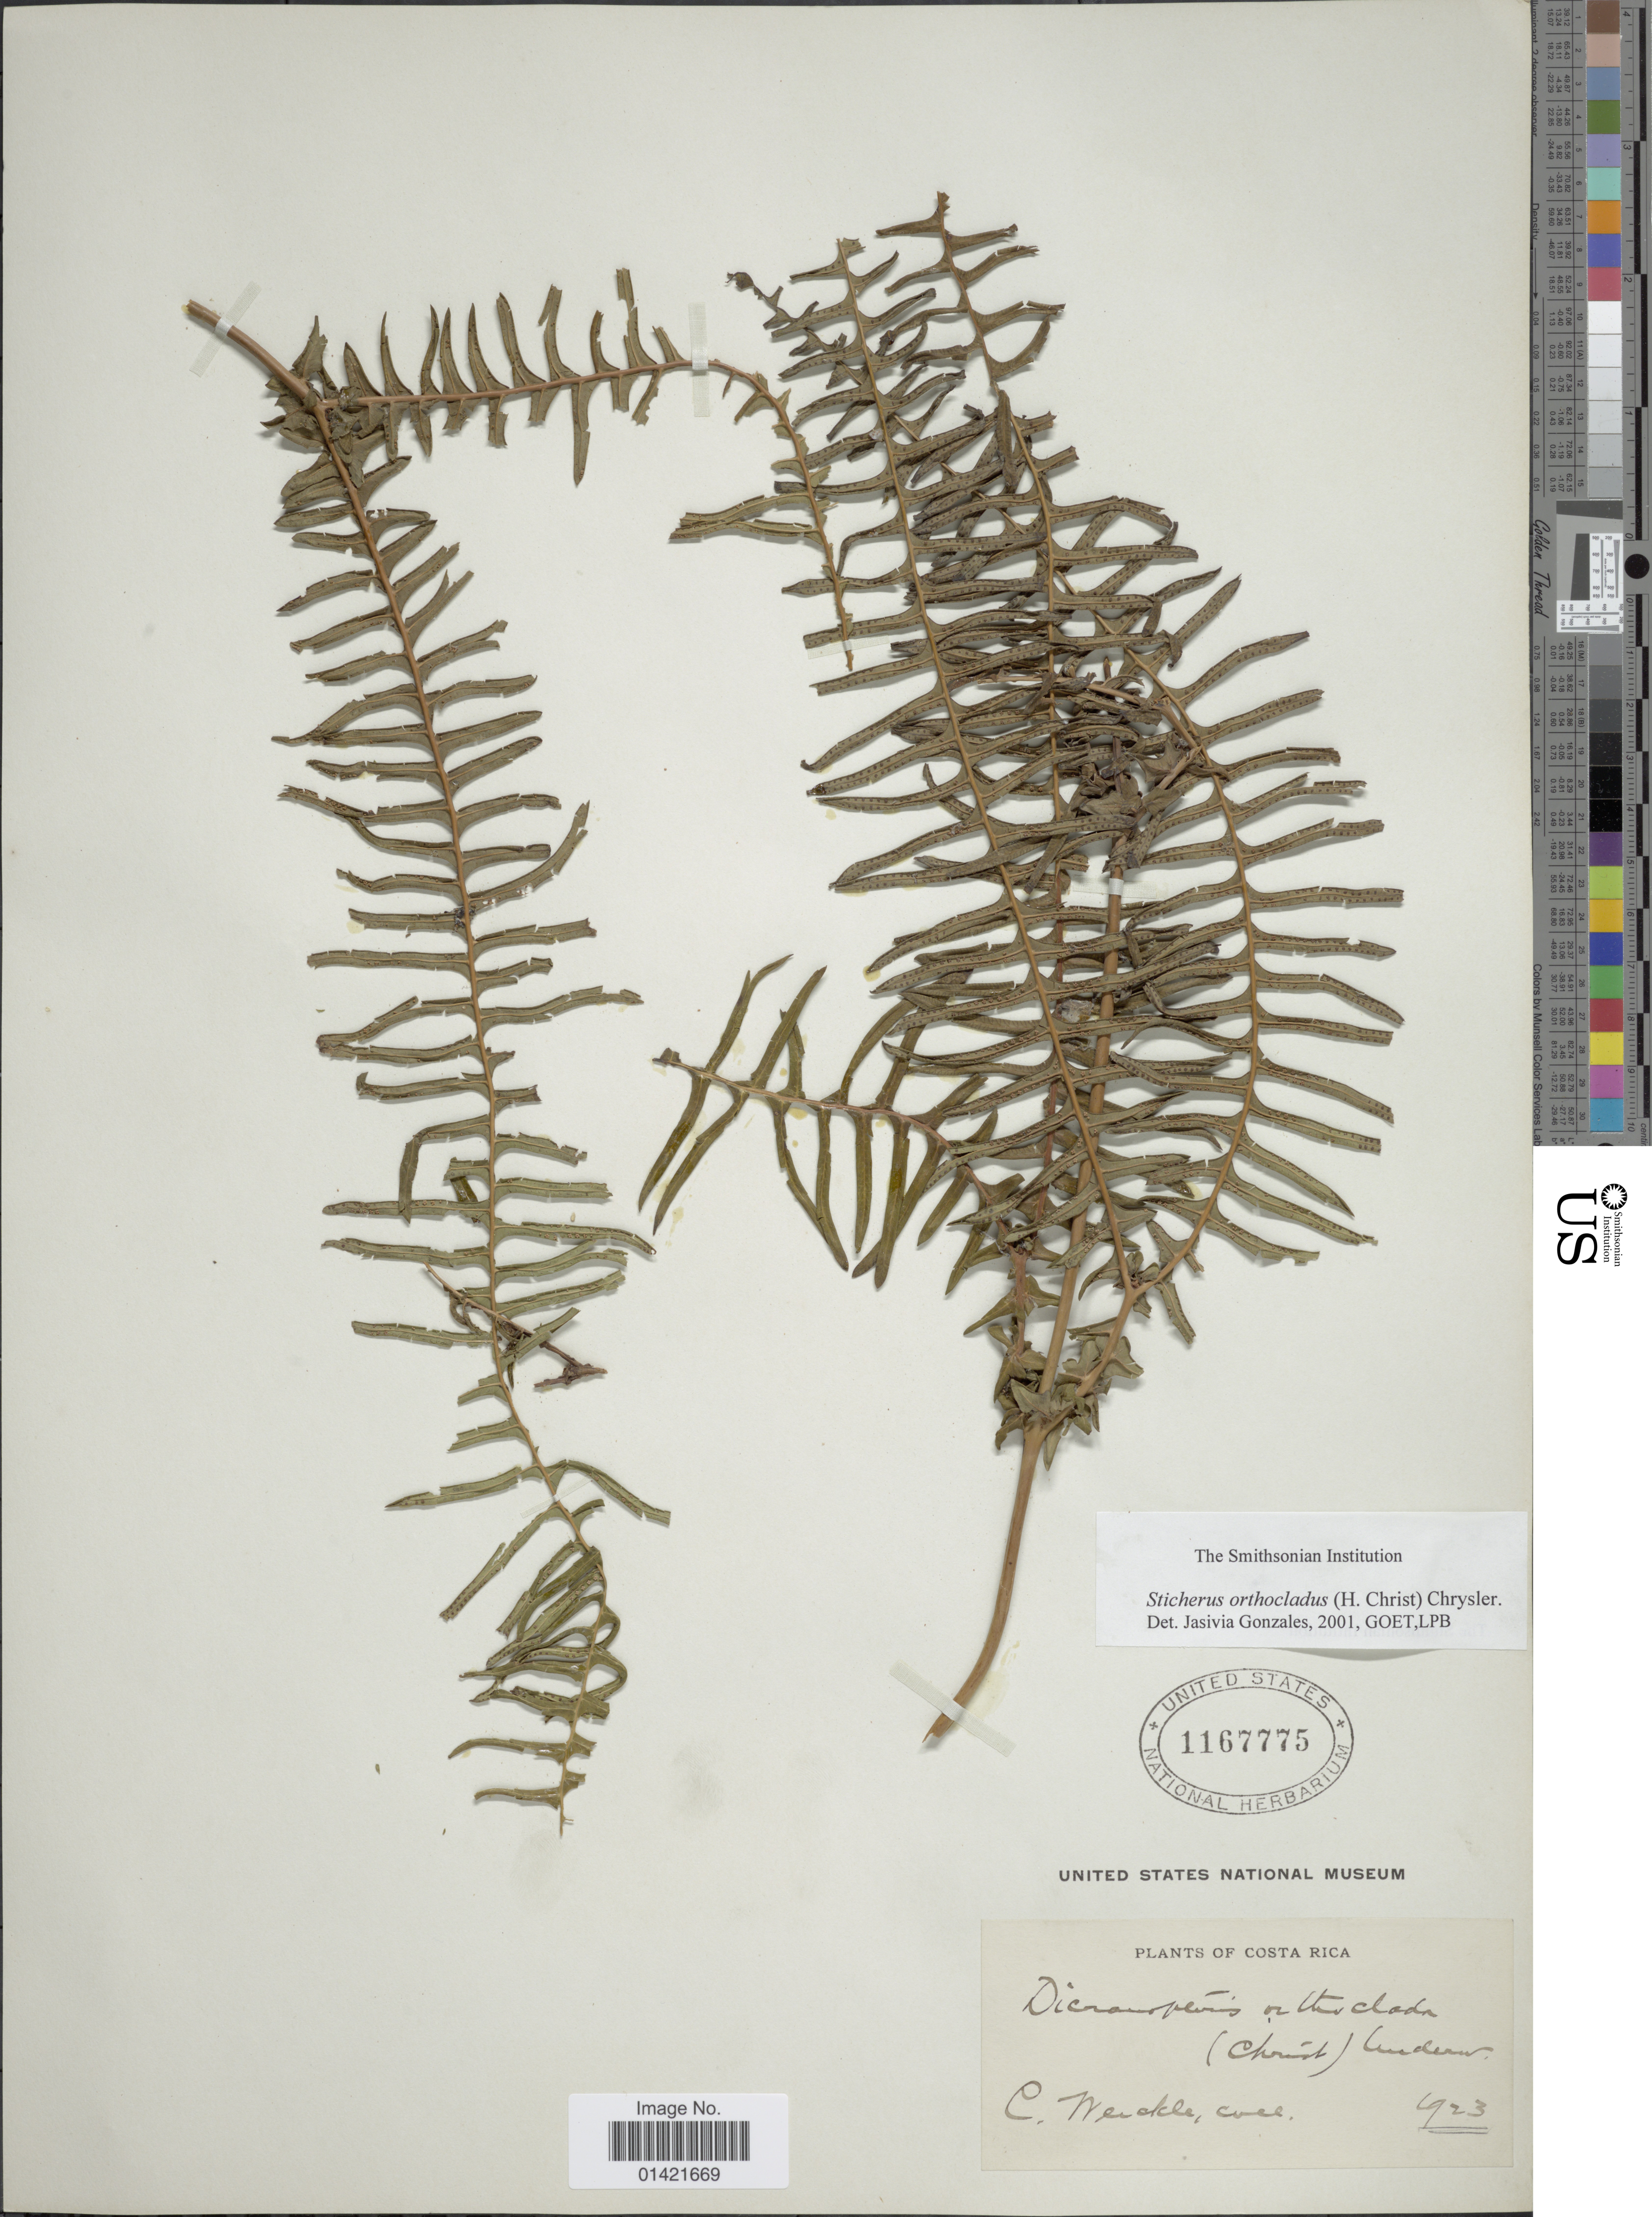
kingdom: Plantae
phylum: Tracheophyta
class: Polypodiopsida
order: Gleicheniales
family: Gleicheniaceae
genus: Sticherus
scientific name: Sticherus orthocladus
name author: (Christ) Chrysler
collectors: C. Wercklé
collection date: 1923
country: Costa Rica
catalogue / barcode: US 1167775